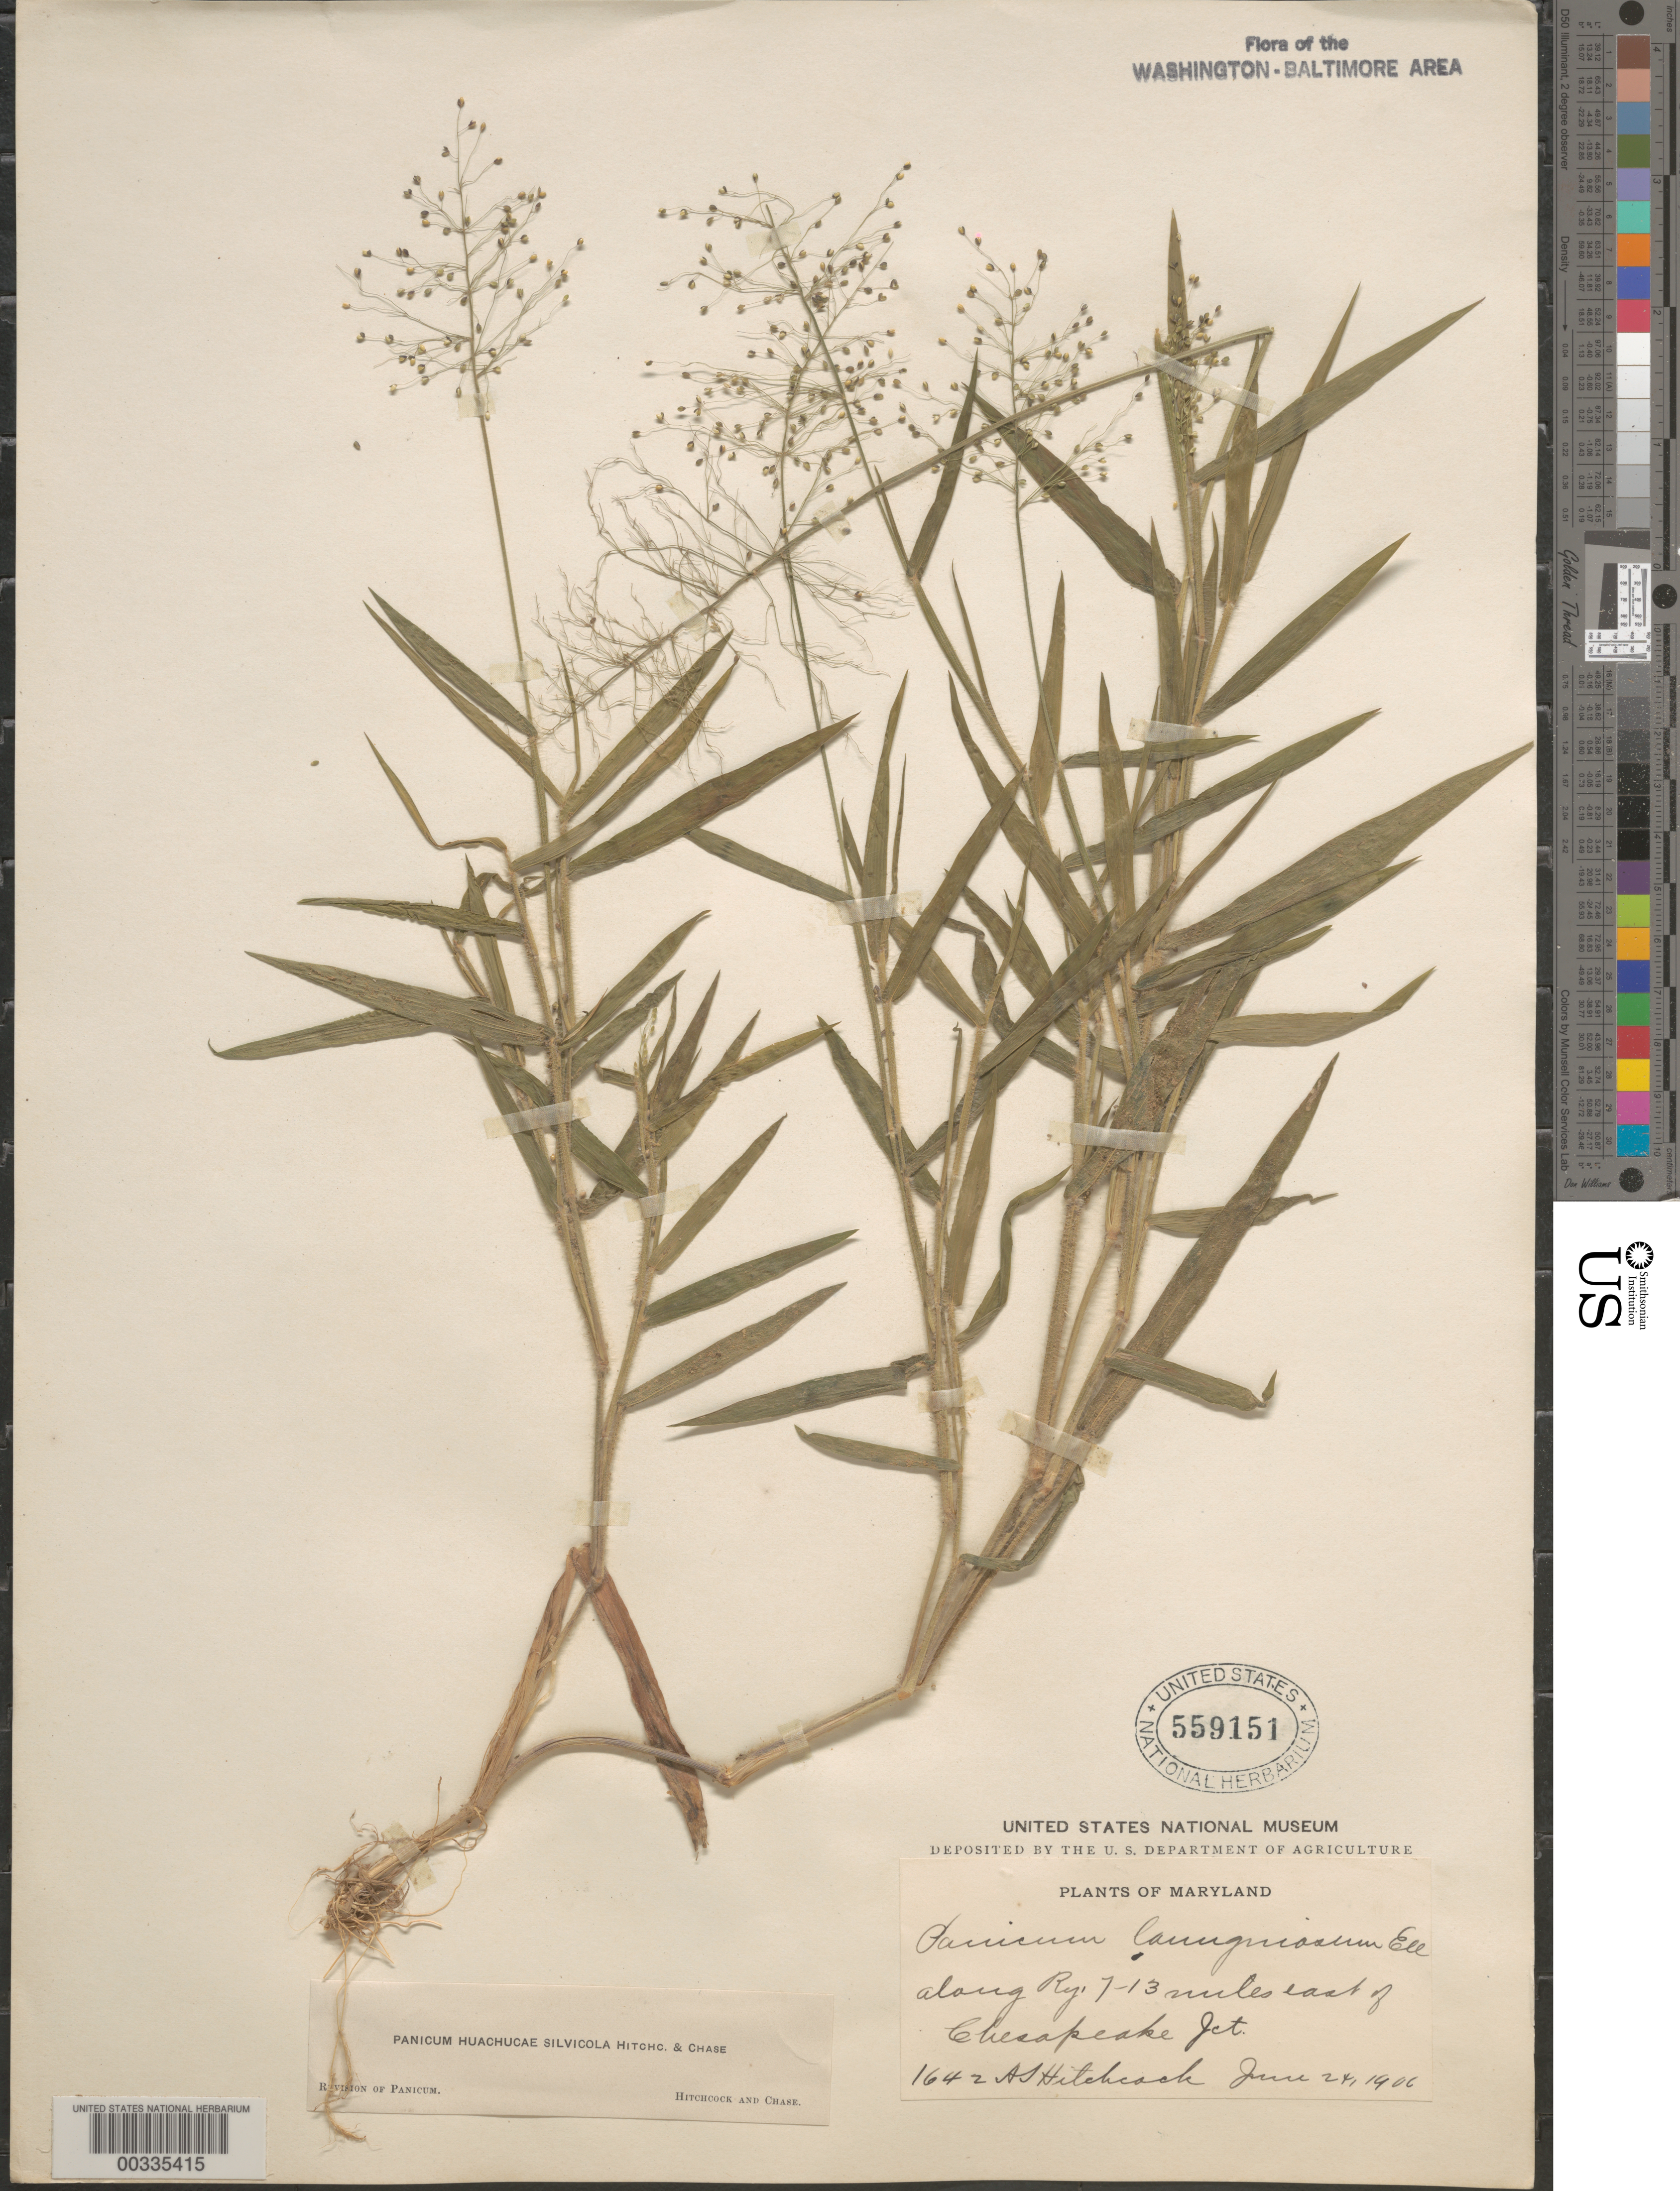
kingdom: Plantae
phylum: Tracheophyta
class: Liliopsida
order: Poales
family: Poaceae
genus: Dichanthelium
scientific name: Dichanthelium acuminatum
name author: (Sw.) Gould & C.A. Clark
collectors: A. S. Hitchcock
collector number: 1642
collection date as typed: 24 Jun 1906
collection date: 1906-06-24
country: United States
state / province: Maryland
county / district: Prince George's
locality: Along Ry. 7-13 miles east of Chesapeake Jct.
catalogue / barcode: US 559151